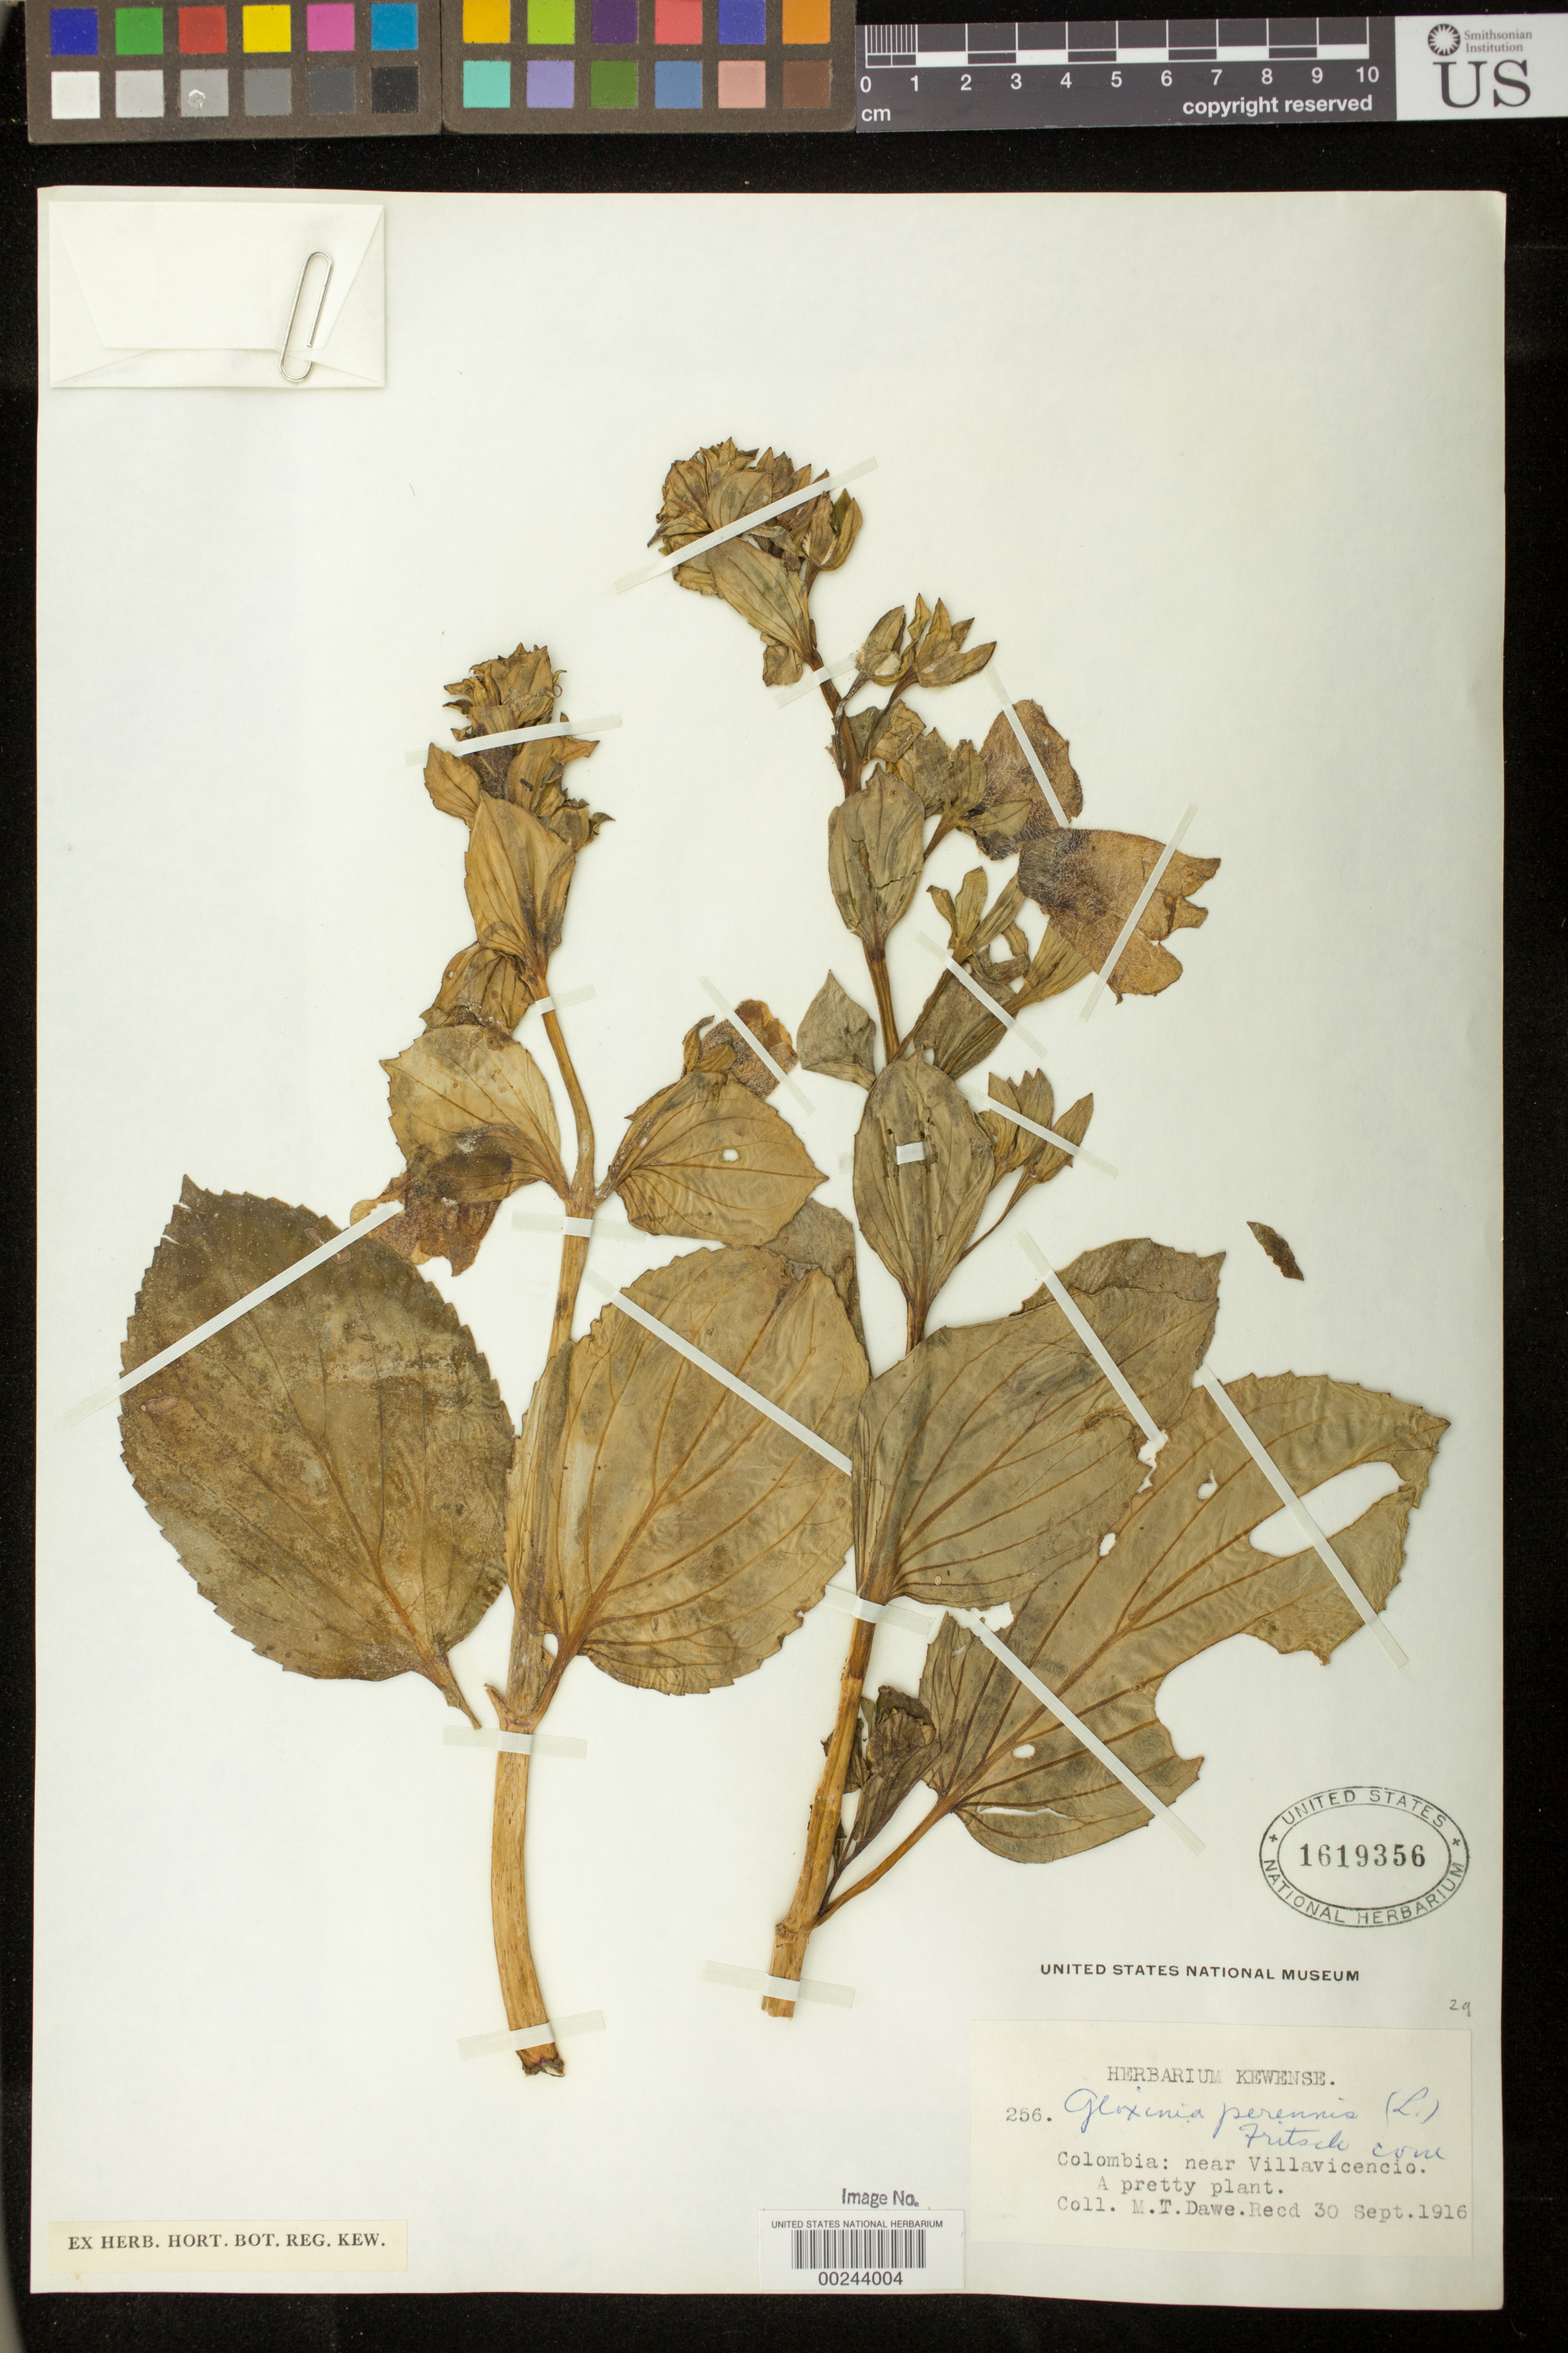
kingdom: Plantae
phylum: Tracheophyta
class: Magnoliopsida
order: Lamiales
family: Gesneriaceae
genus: Gloxinia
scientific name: Gloxinia perennis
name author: (L.) Fritsch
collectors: M. T. Dawe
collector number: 256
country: Colombia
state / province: Meta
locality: Near Villavicencio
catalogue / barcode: US 1619356